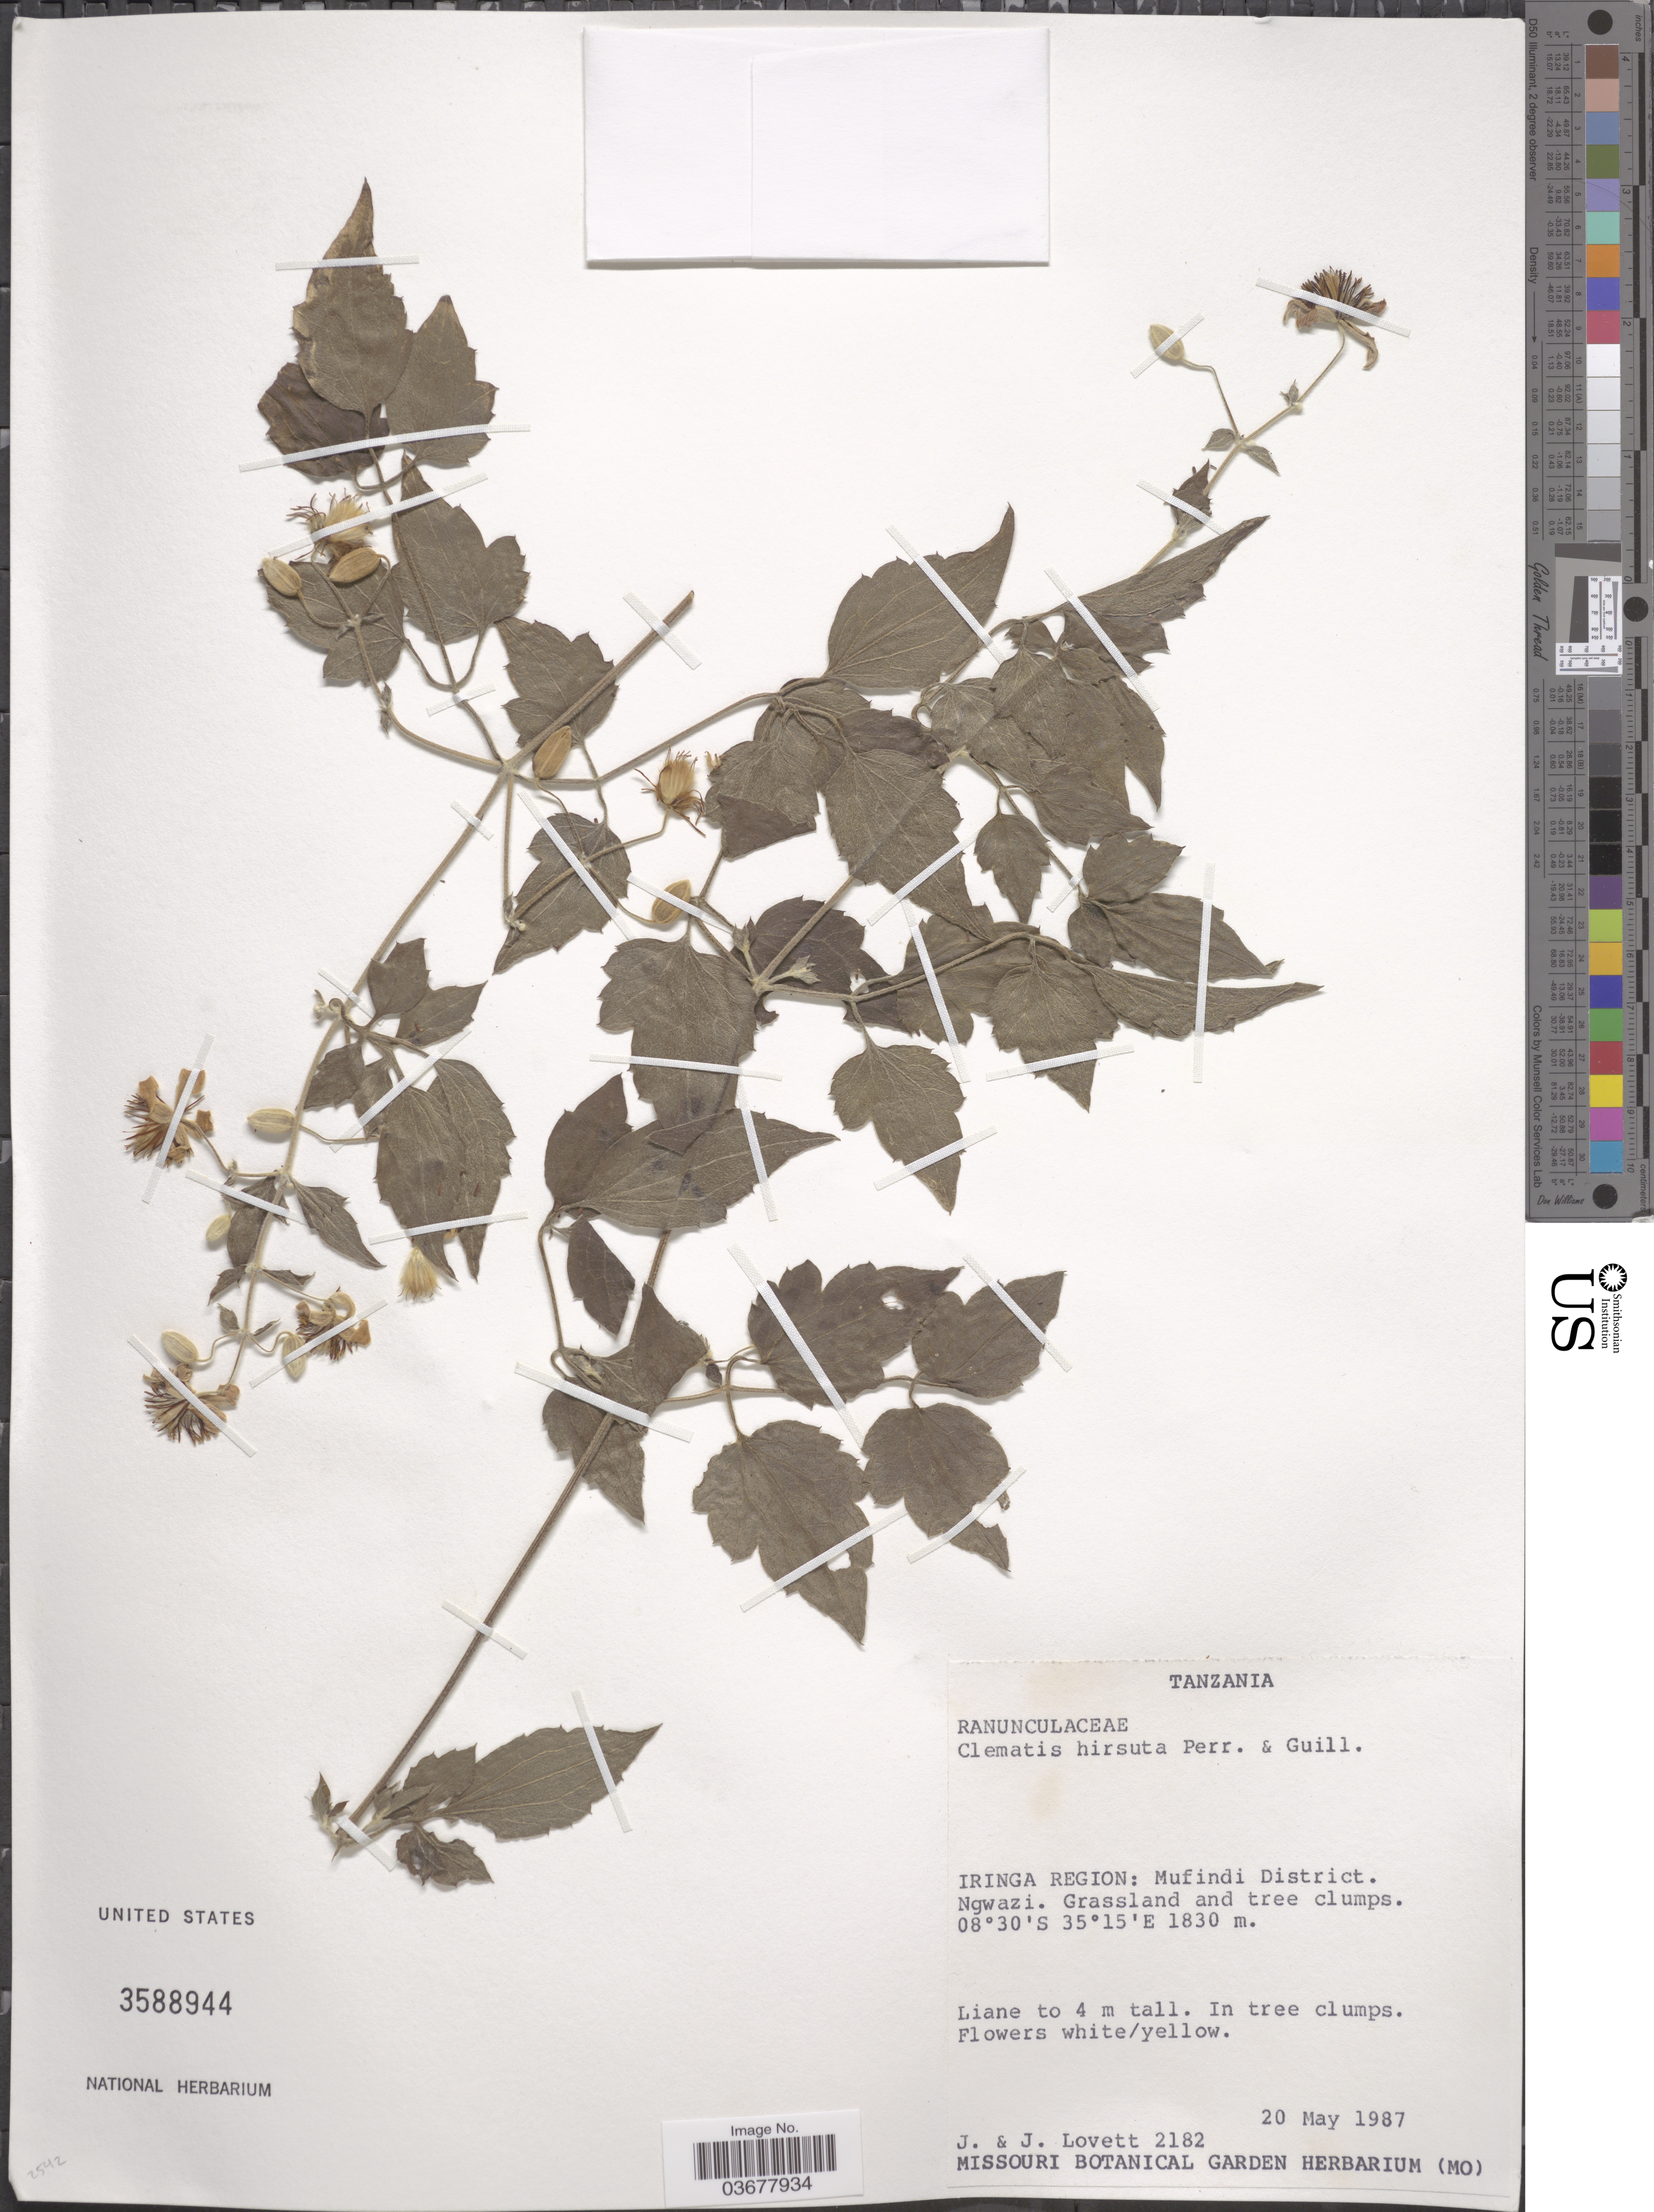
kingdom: Plantae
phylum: Tracheophyta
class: Magnoliopsida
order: Ranunculales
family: Ranunculaceae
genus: Clematis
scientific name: Clematis hirsuta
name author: Guill. & Perr.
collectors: J. Lovett & J. Lovett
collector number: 2182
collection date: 1987-05-20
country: Tanzania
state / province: Iringa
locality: Iringa Region: Mufindi District. Ngwazi.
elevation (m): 1830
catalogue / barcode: US 3588944